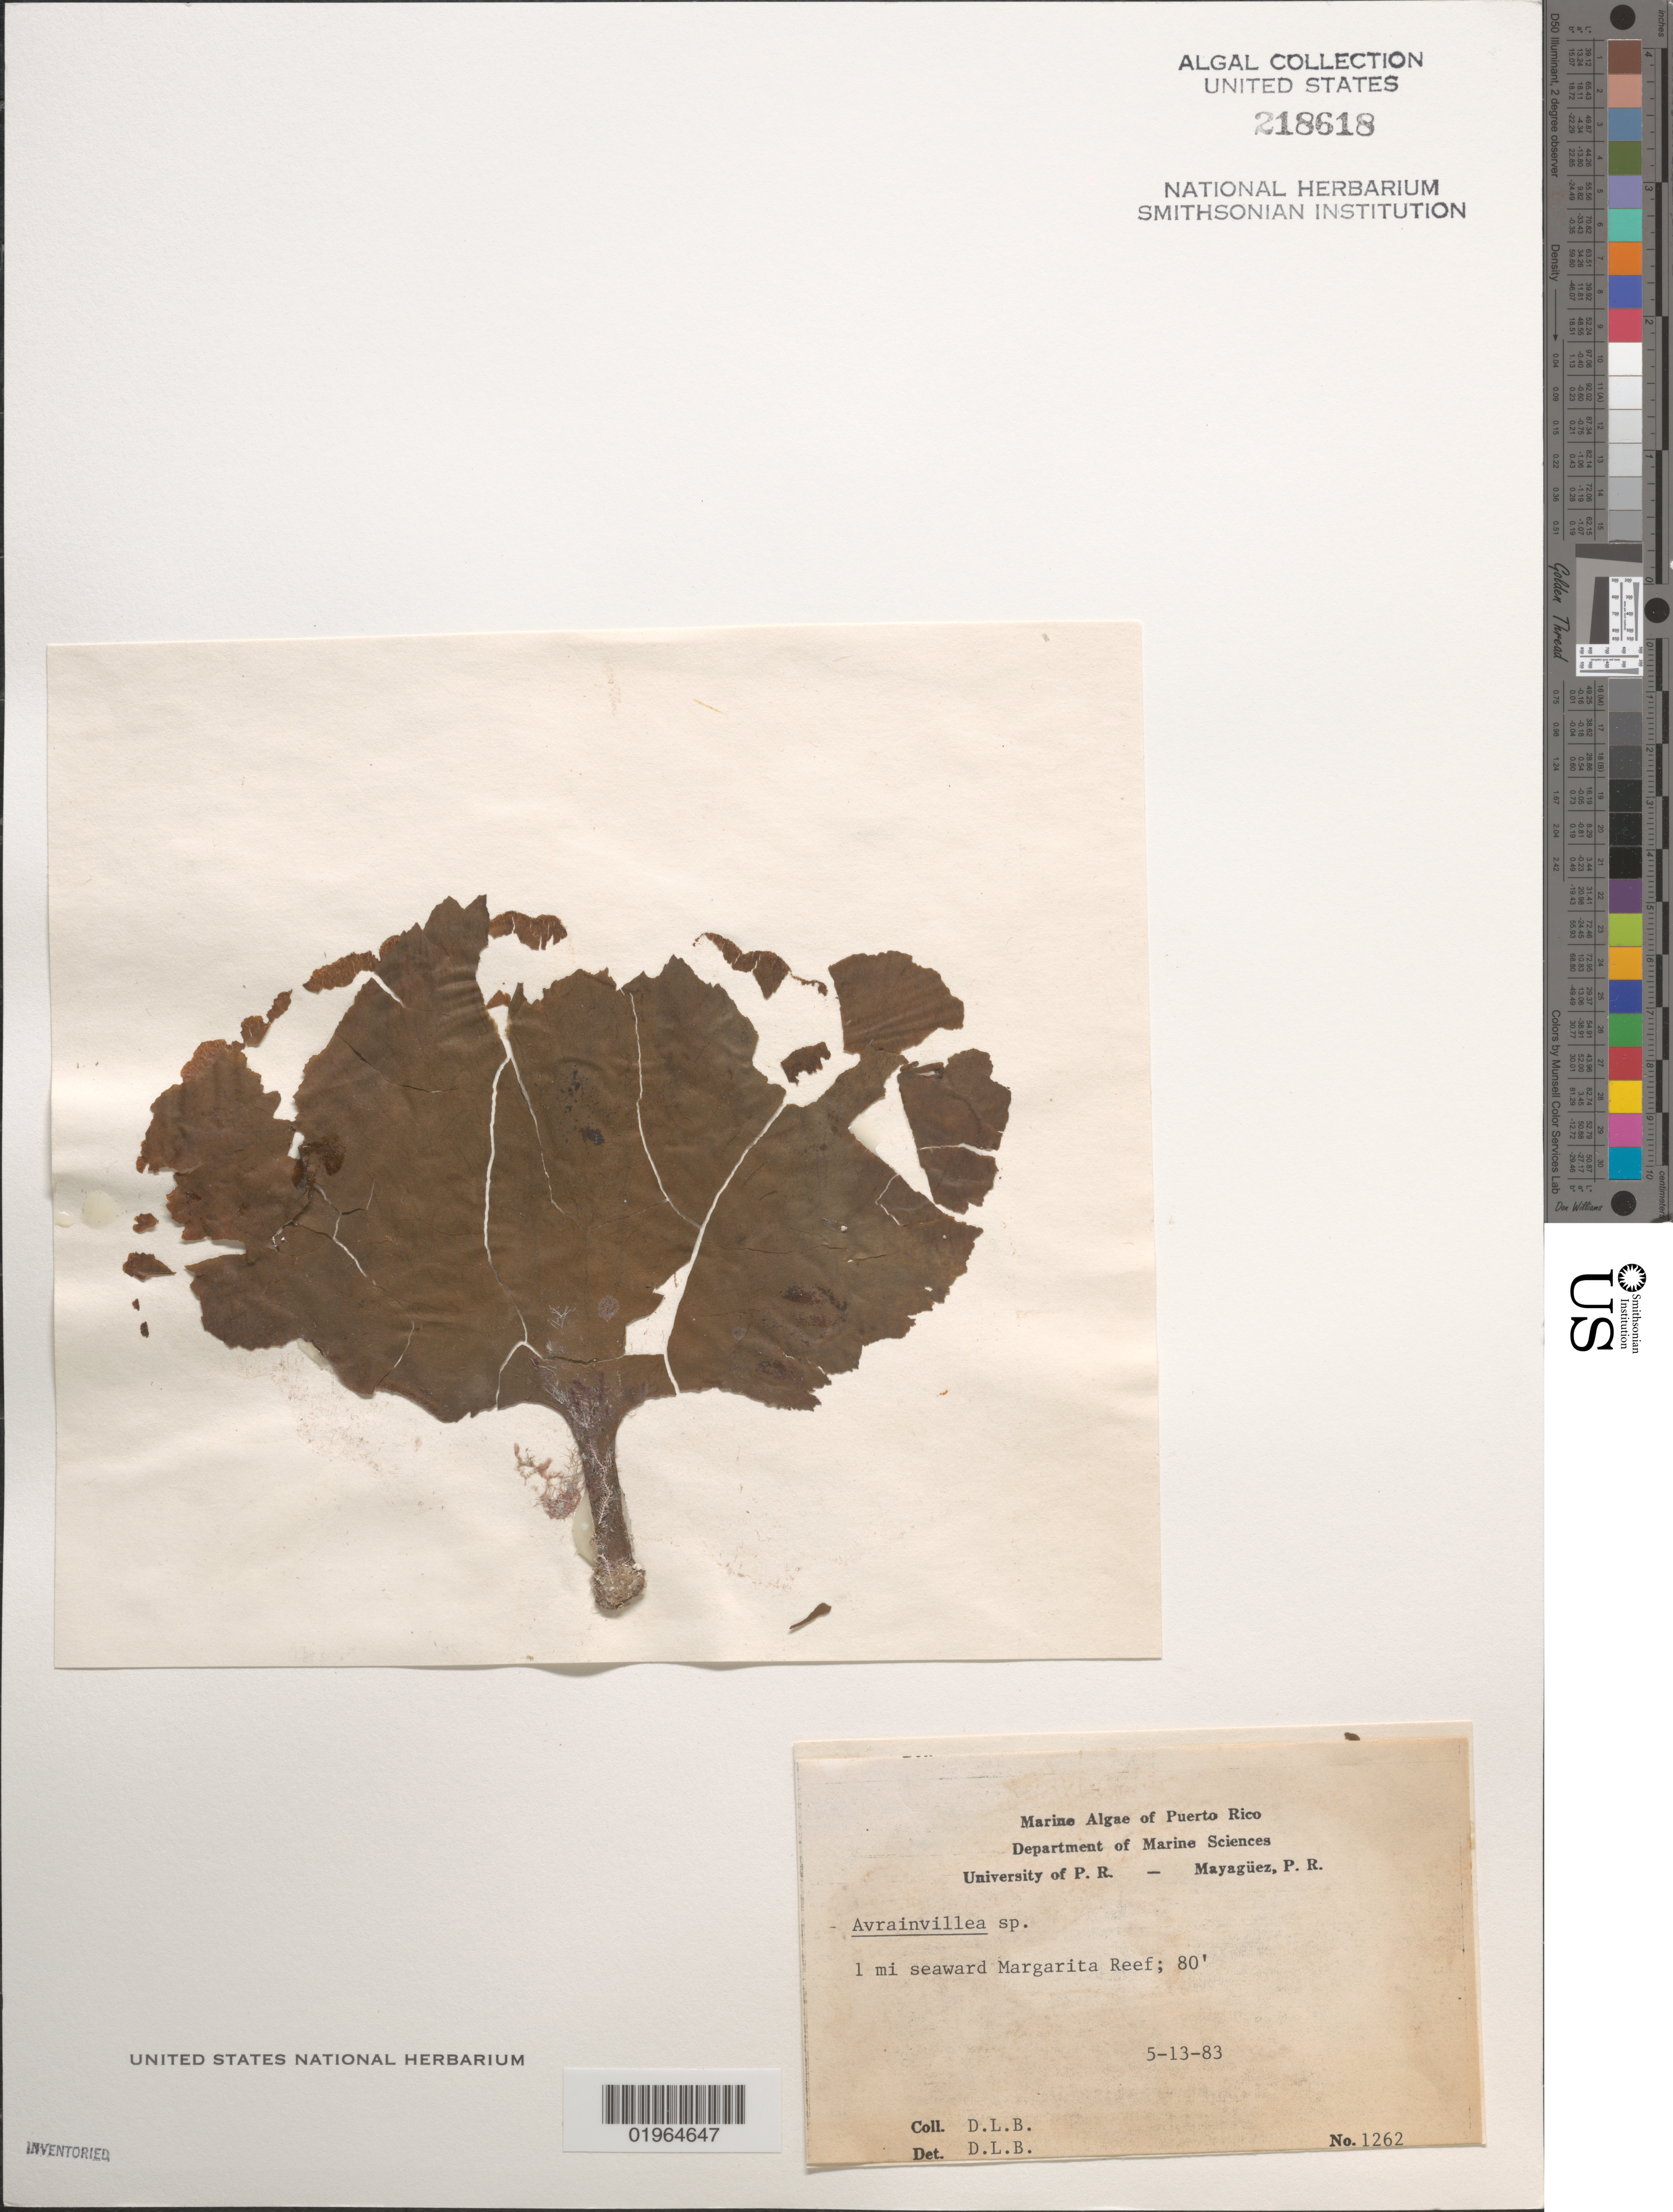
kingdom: Plantae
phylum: Chlorophyta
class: Ulvophyceae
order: Bryopsidales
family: Dichotomosiphonaceae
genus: Avrainvillea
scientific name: Avrainvillea sp.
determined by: Ballantine, D. L.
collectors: D.L. Ballantine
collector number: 1262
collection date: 1983-05-13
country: Puerto Rico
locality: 1 mi seaward Margarita Reef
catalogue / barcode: US 218618